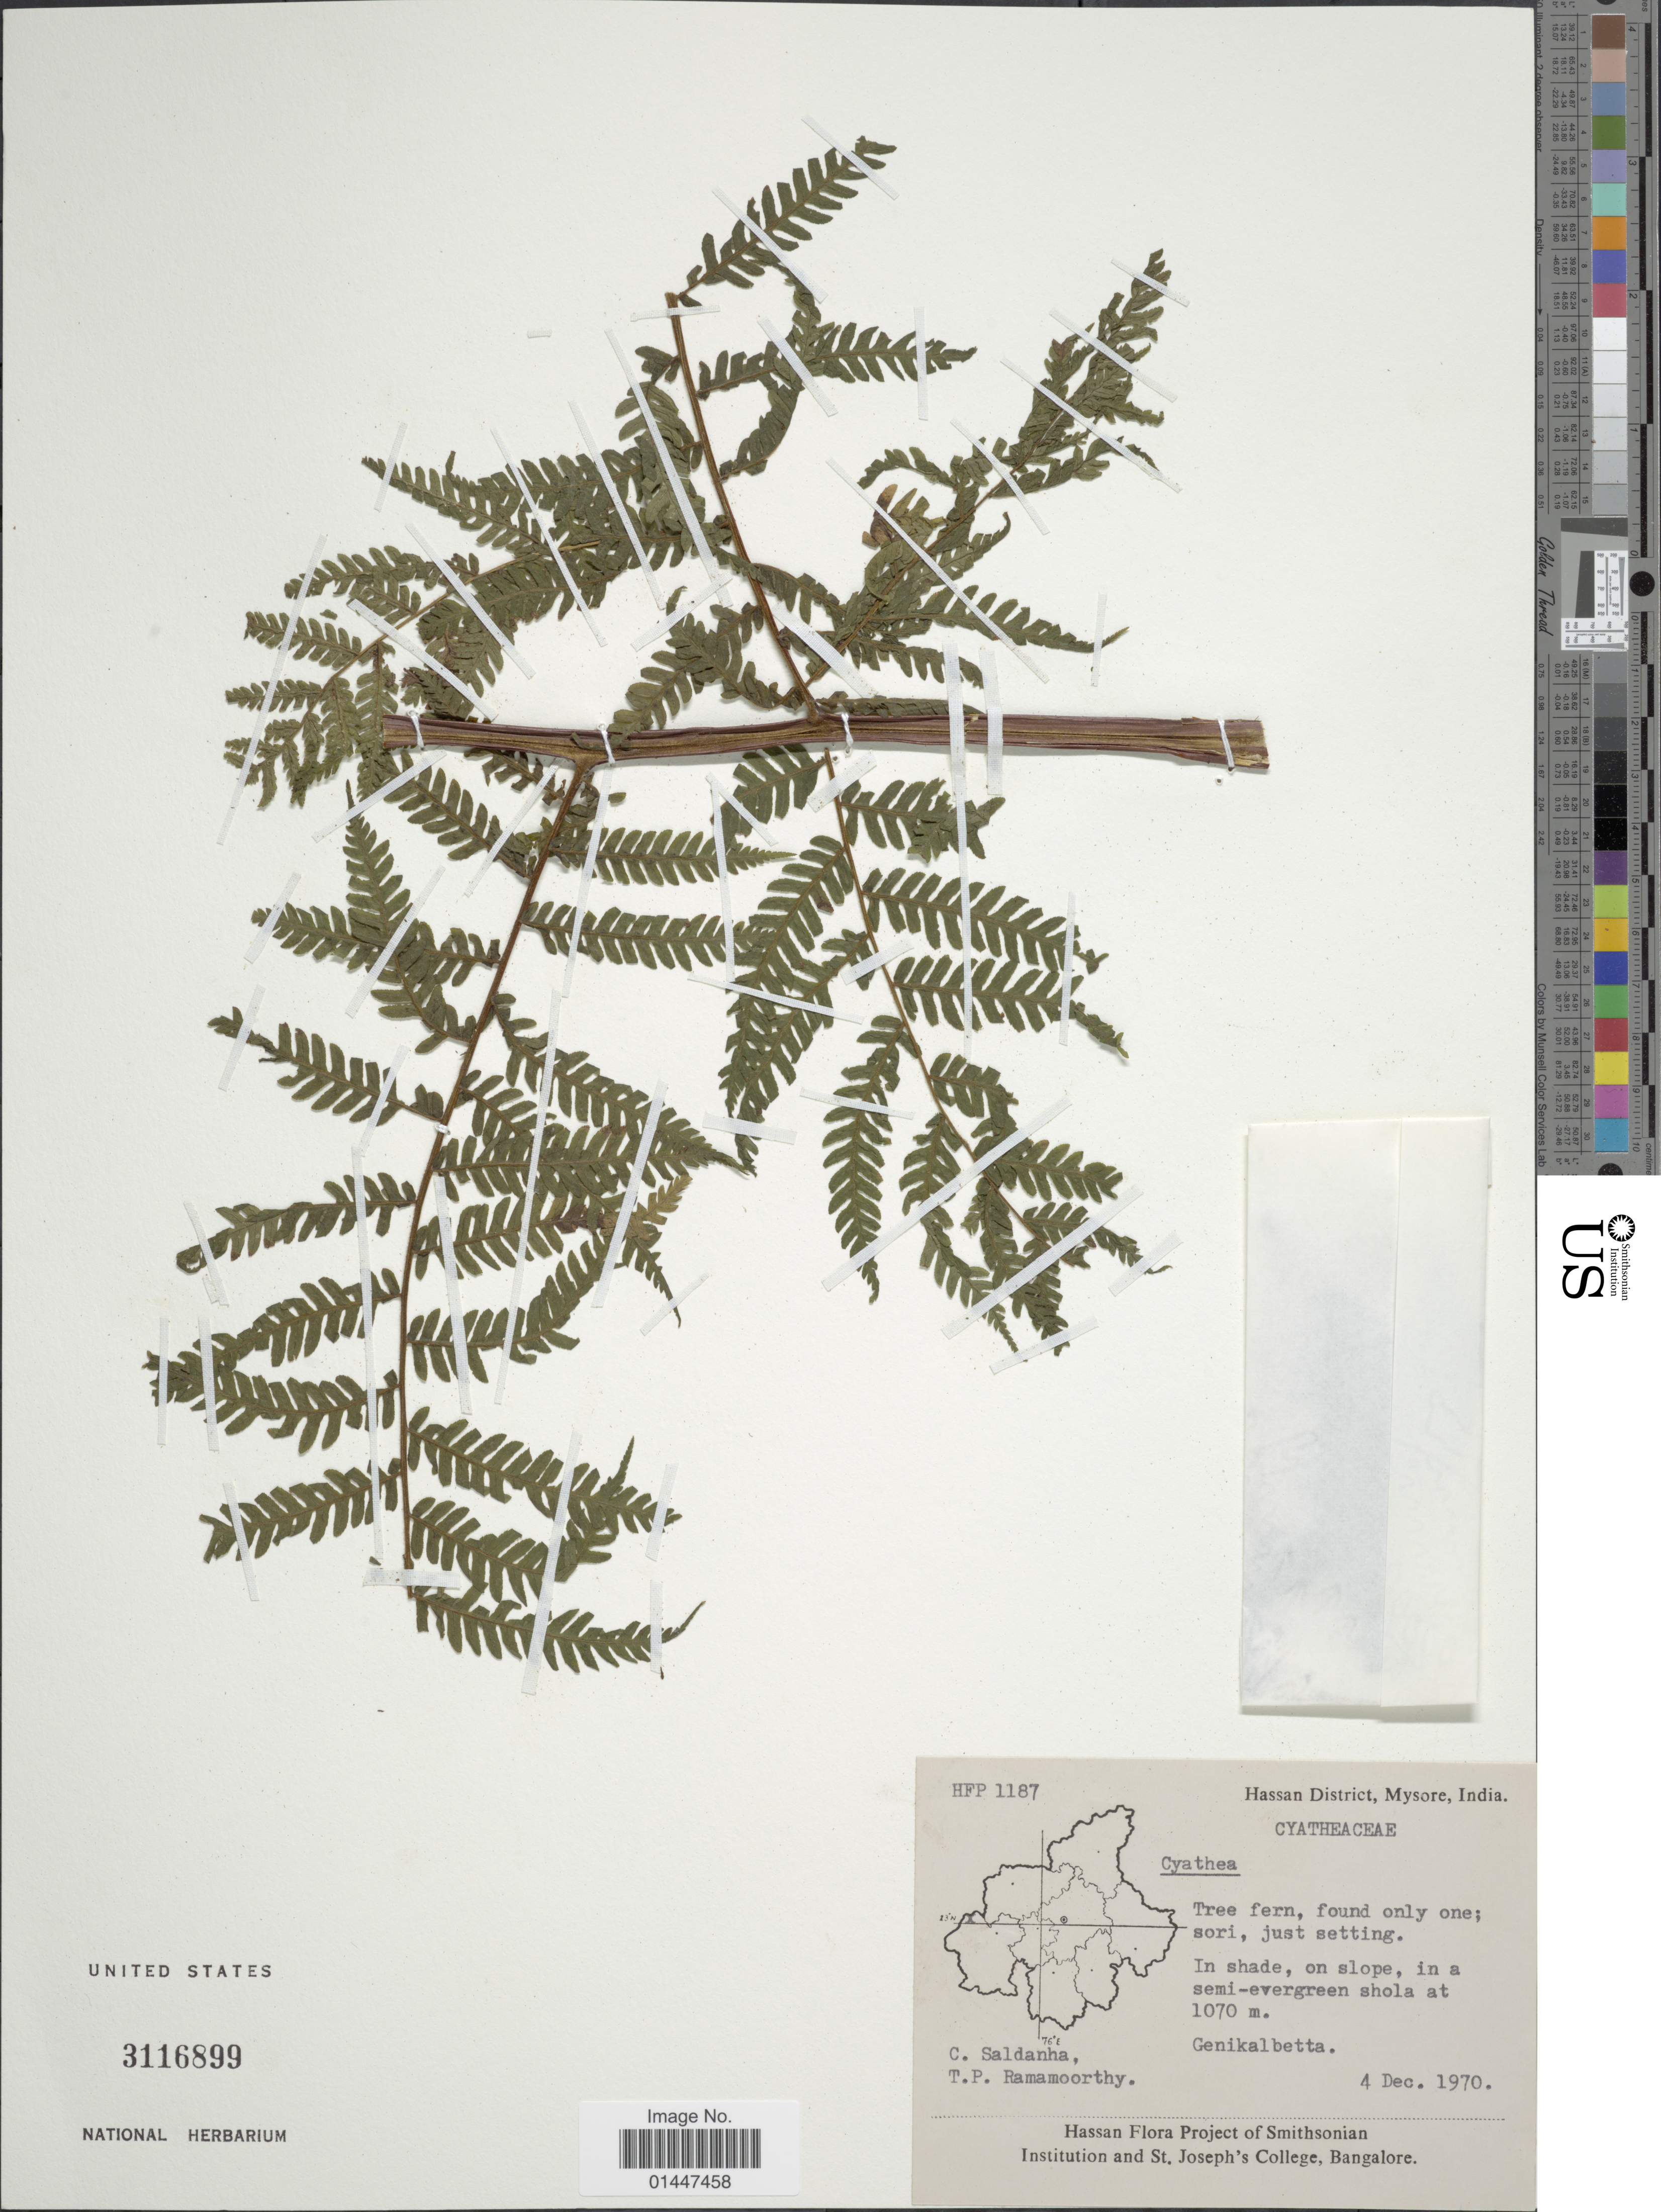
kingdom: Plantae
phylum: Tracheophyta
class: Polypodiopsida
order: Cyatheales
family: Cyatheaceae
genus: Sphaeropteris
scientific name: Sphaeropteris sp.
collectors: C. Saldanha & T. P. Ramamoorthy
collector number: HFP1187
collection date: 1970-12-04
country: India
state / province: Karnataka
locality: Hassan District, Mysore. In shade, on slope, in a semi-evergreen shola. Genikalbetta.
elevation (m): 1070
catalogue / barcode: US 3116899